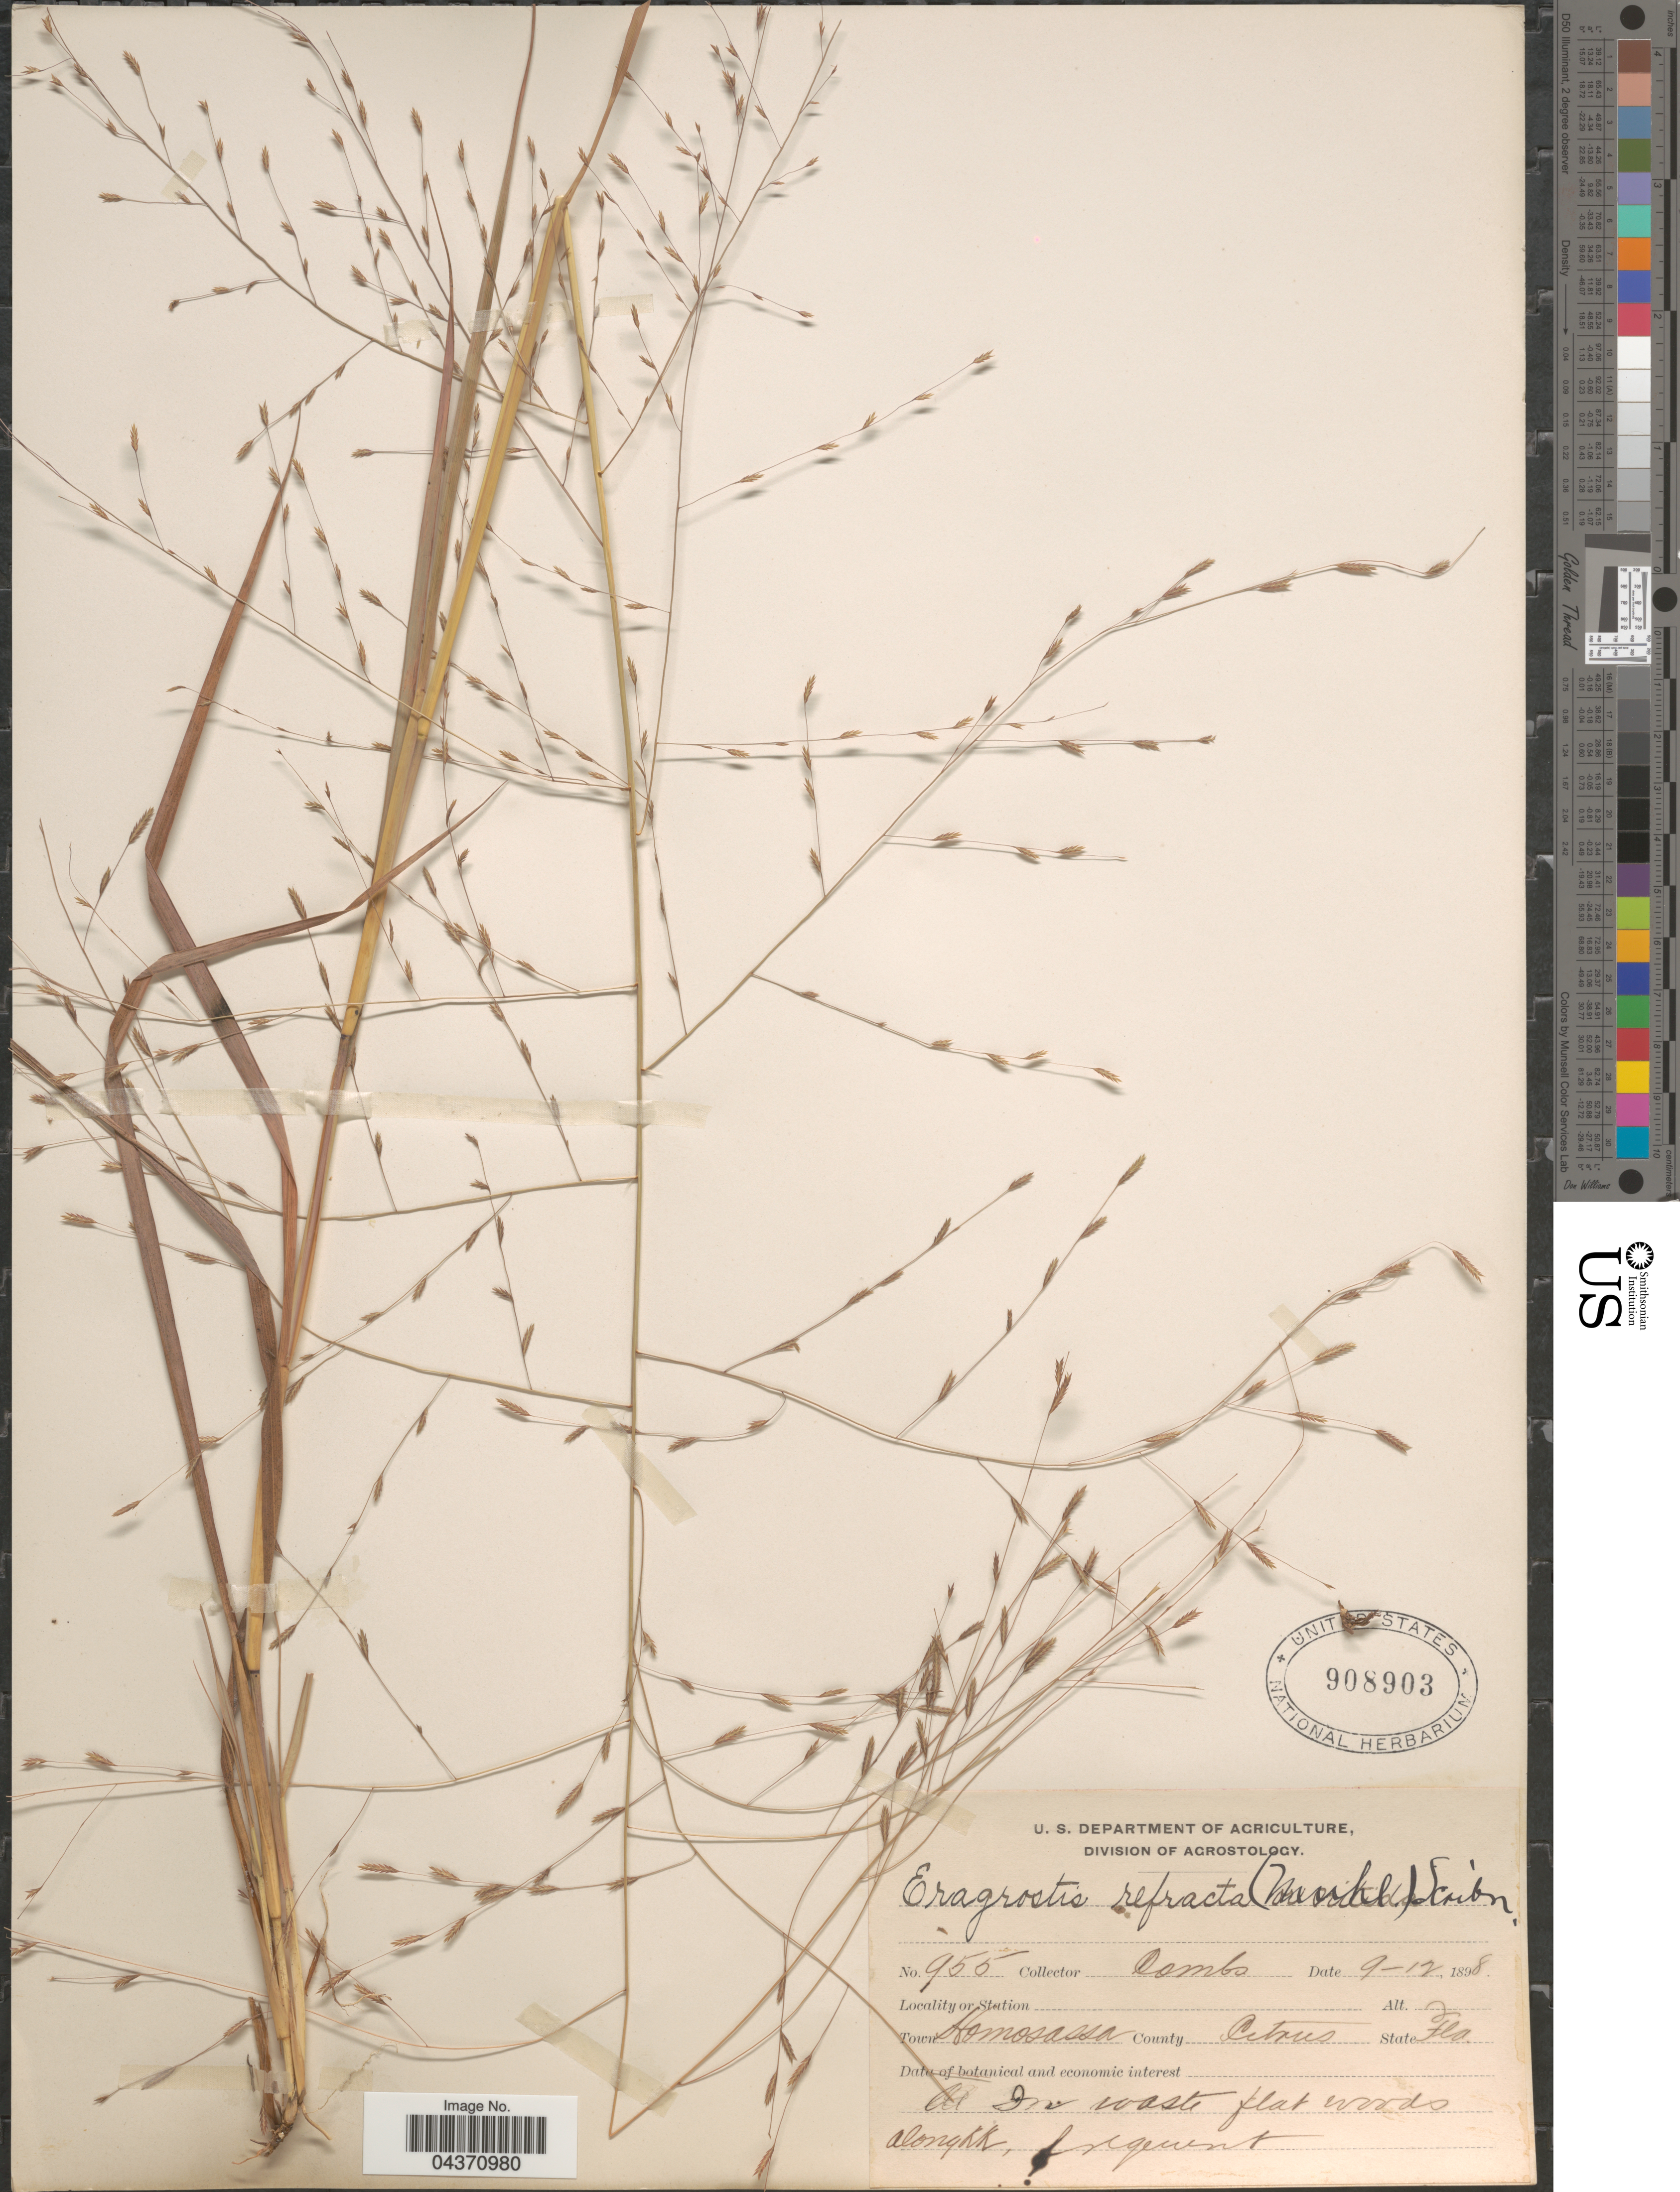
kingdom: Plantae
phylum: Tracheophyta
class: Liliopsida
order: Poales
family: Poaceae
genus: Eragrostis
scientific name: Eragrostis refracta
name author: (Muhl.) Scribn.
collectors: -. Combs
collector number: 955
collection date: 1898-09-12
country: United States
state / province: Florida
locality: Town Homosassa. County Citrus.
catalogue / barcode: US 908903